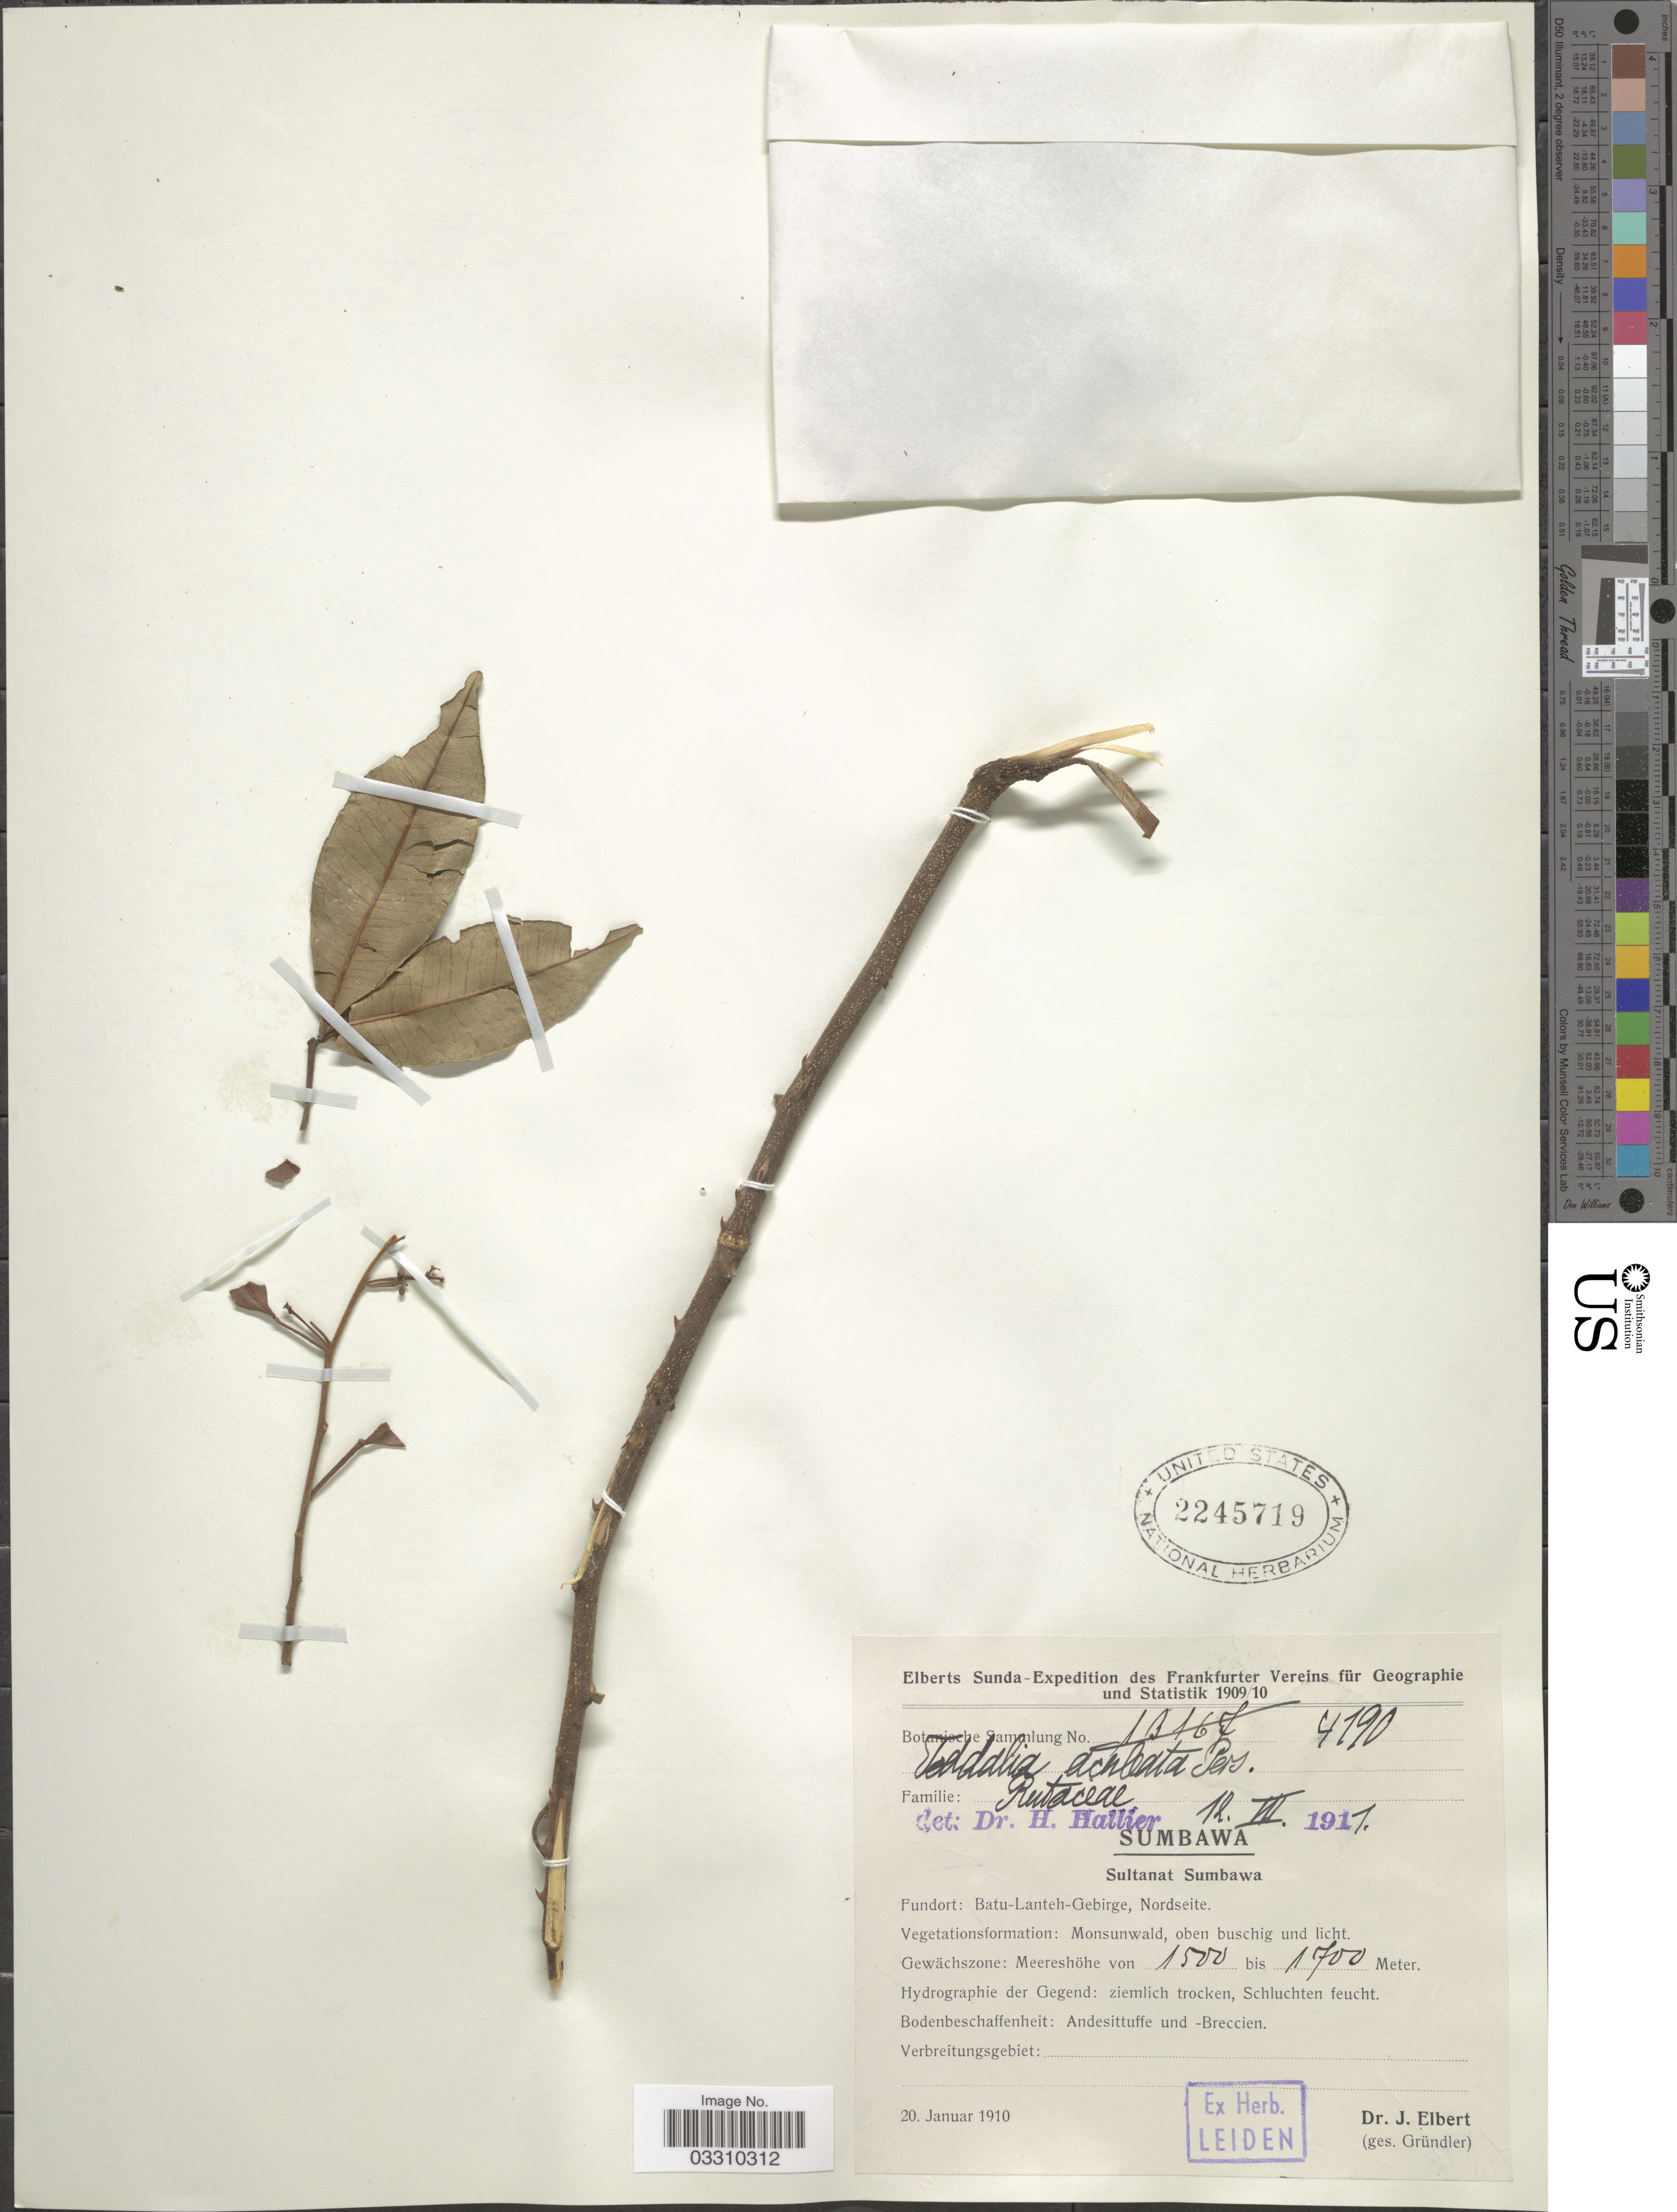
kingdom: Plantae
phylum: Tracheophyta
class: Magnoliopsida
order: Sapindales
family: Rutaceae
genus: Zanthoxylum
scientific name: Zanthoxylum asiaticum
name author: (L.) Appelhans et al.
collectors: J. Elbert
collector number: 4190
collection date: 1910-01-20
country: Indonesia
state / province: Nusa Tenggara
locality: Sultanat Sumbawa. Batu-Lanteh-Gebirge, Nordseite.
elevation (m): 1500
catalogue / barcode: US 2245719